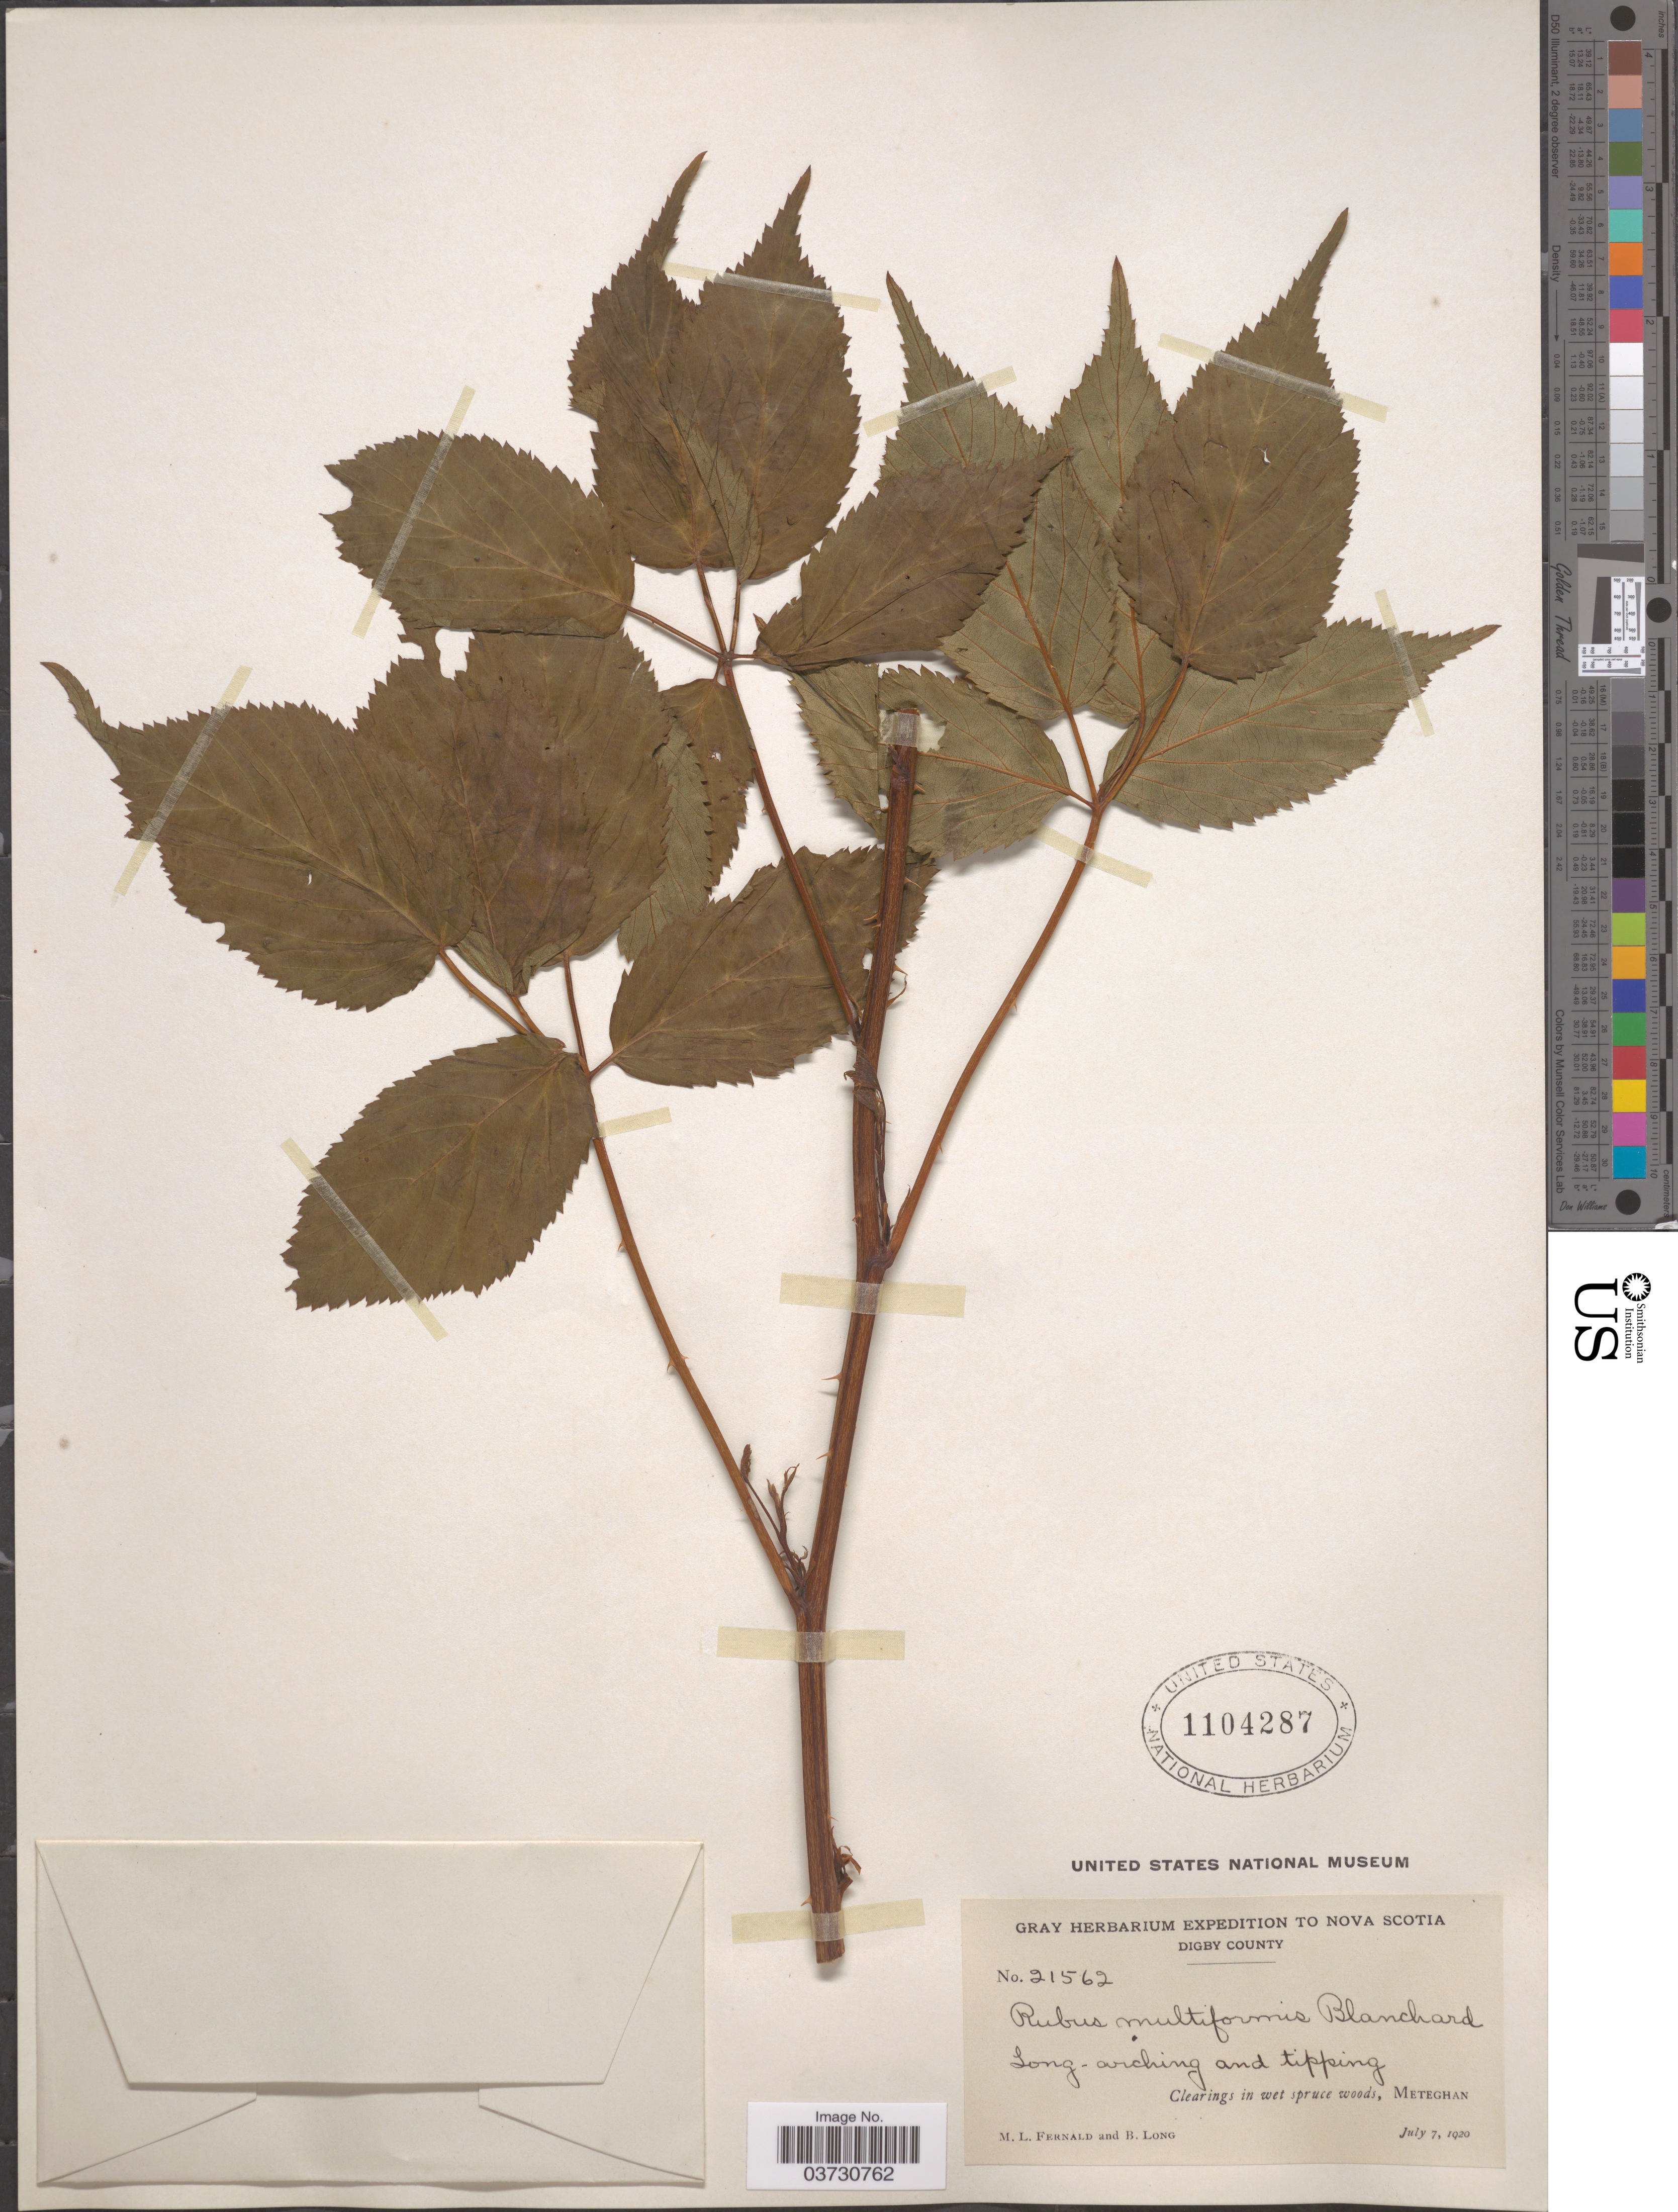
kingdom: Plantae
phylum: Tracheophyta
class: Magnoliopsida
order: Rosales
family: Rosaceae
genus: Rubus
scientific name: Rubus multiformis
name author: Blanch.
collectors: M. L. Fernald & B. Long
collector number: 21562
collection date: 1920-07-07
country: Canada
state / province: Nova Scotia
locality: Digby County. Meteghan.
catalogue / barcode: US 1104287